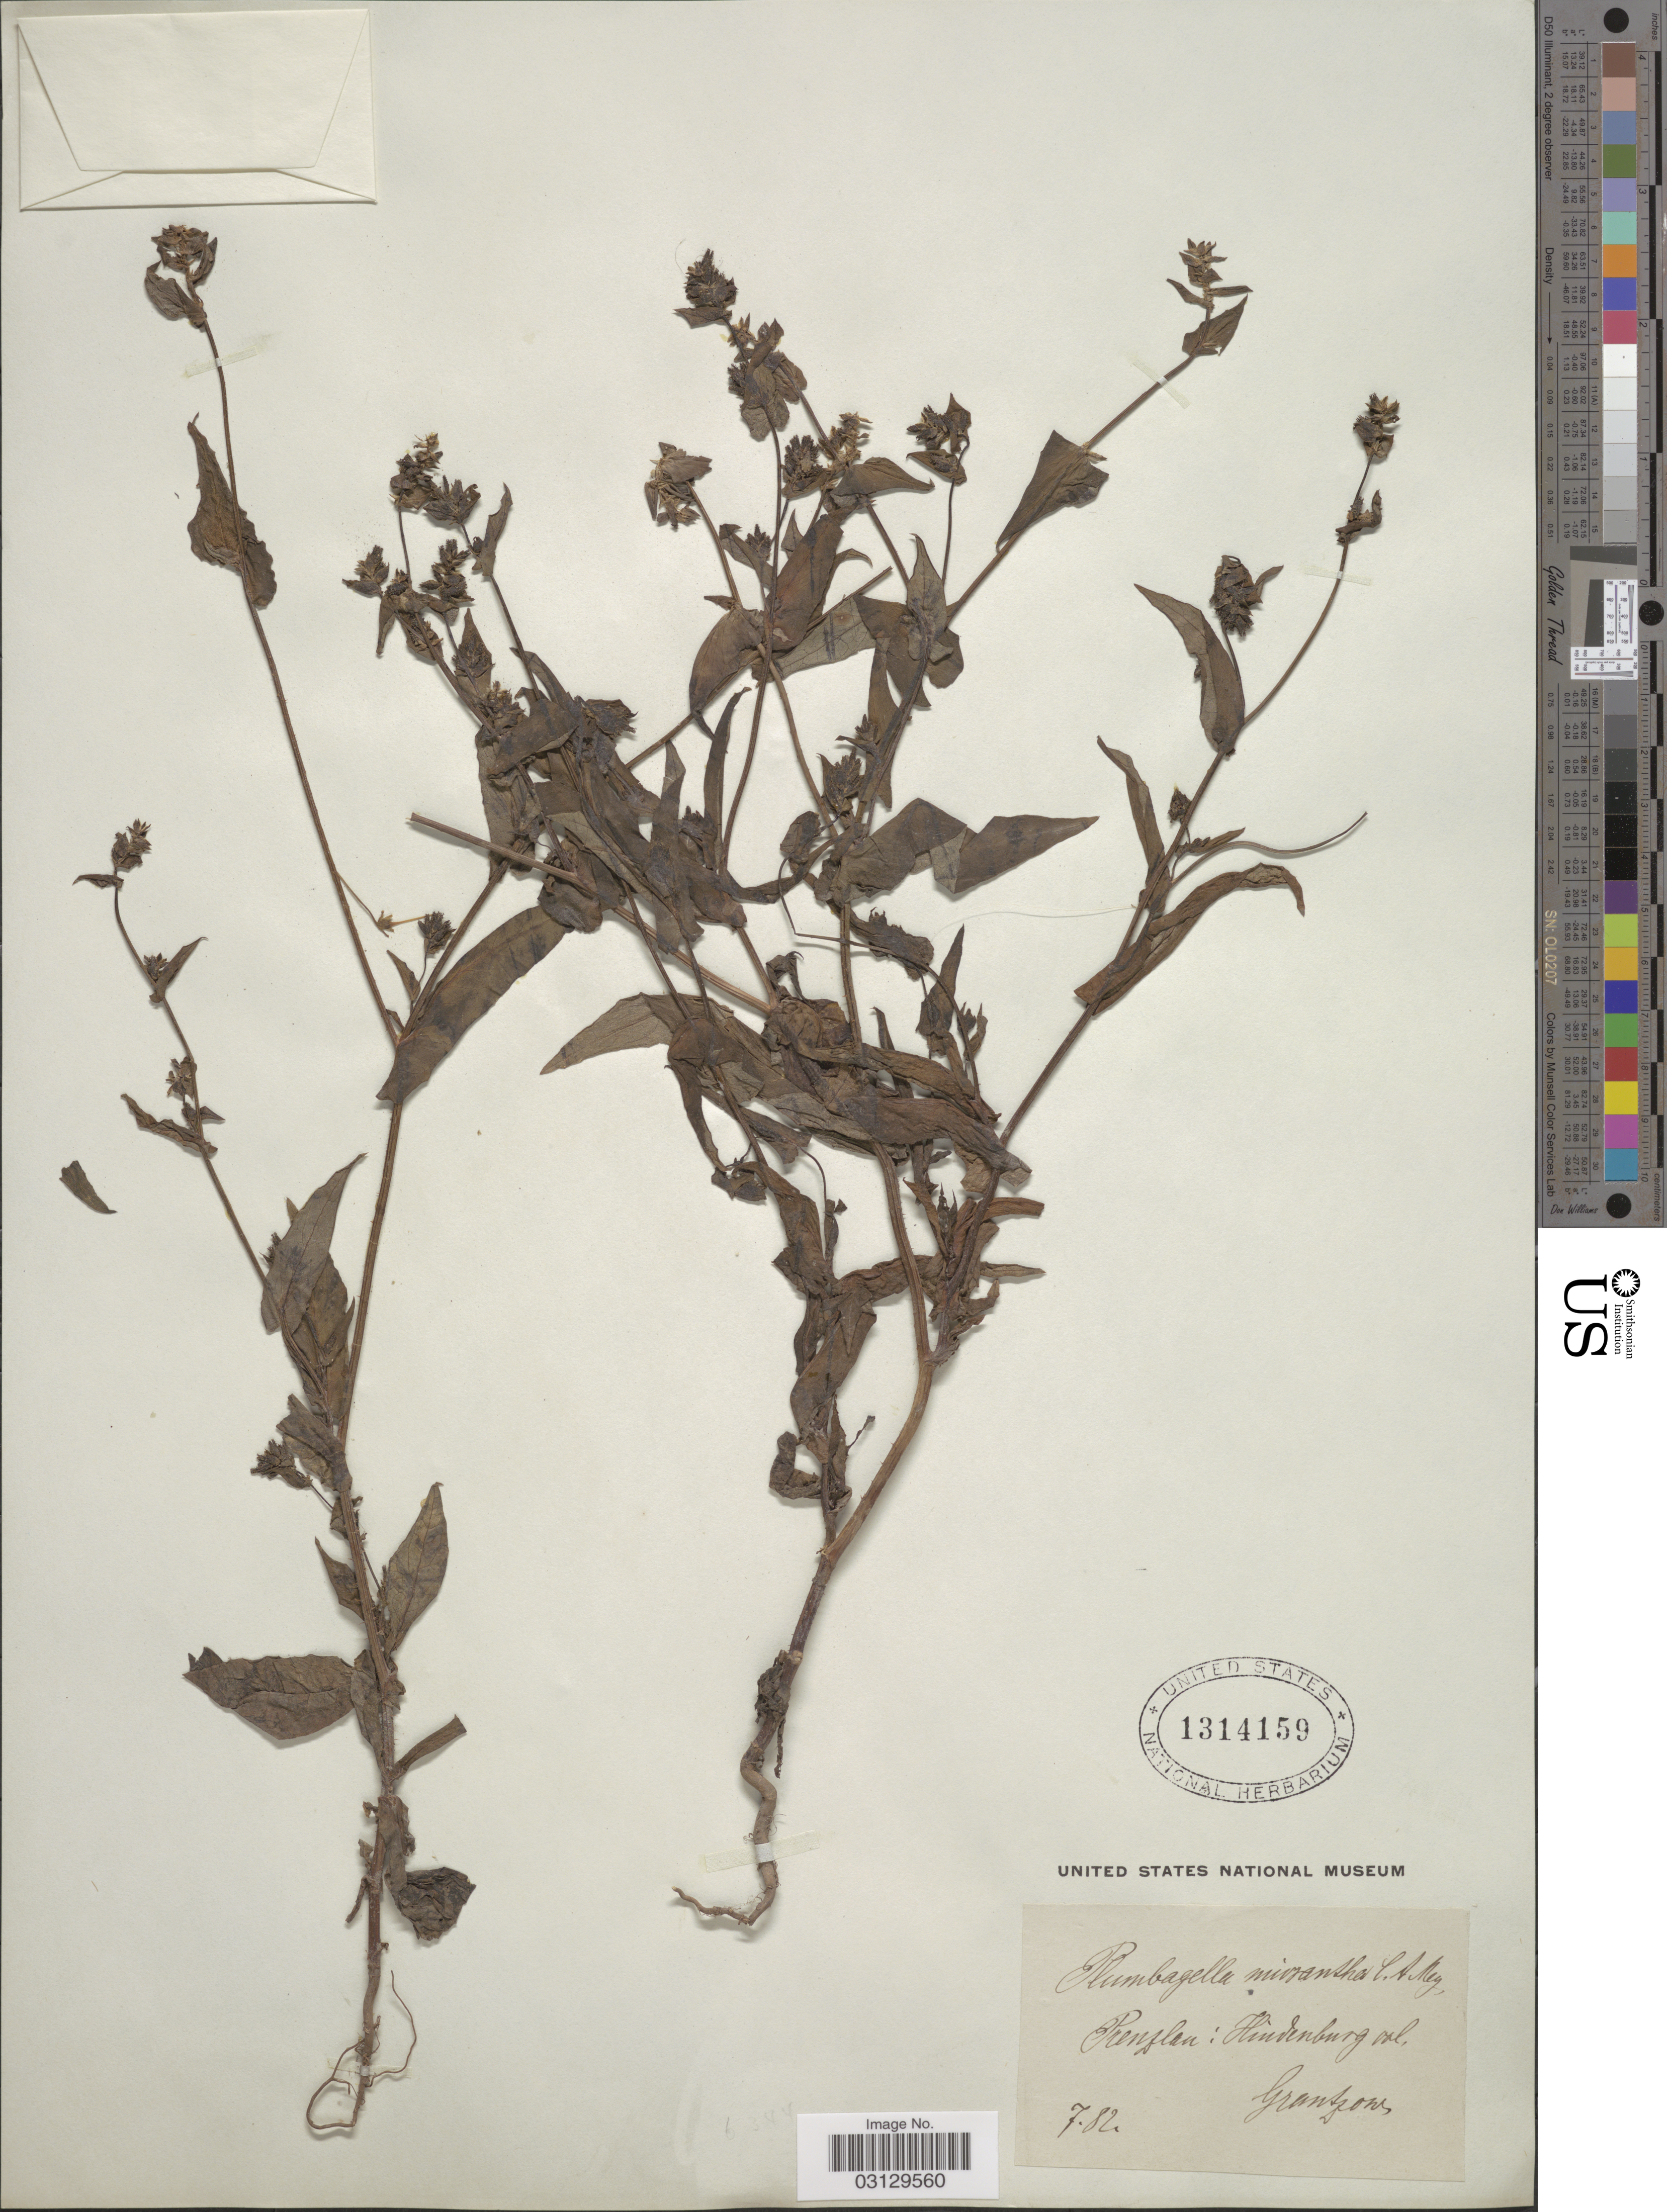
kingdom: Plantae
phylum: Tracheophyta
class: Magnoliopsida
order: Caryophyllales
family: Plumbaginaceae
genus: Plumbago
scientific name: Plumbago micrantha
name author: Ledeb.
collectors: Grantzow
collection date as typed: Transcribed d/m/y: /7/82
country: Germany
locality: Prenzlau: Hindenburg val. [interpreted]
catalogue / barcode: US 1314159